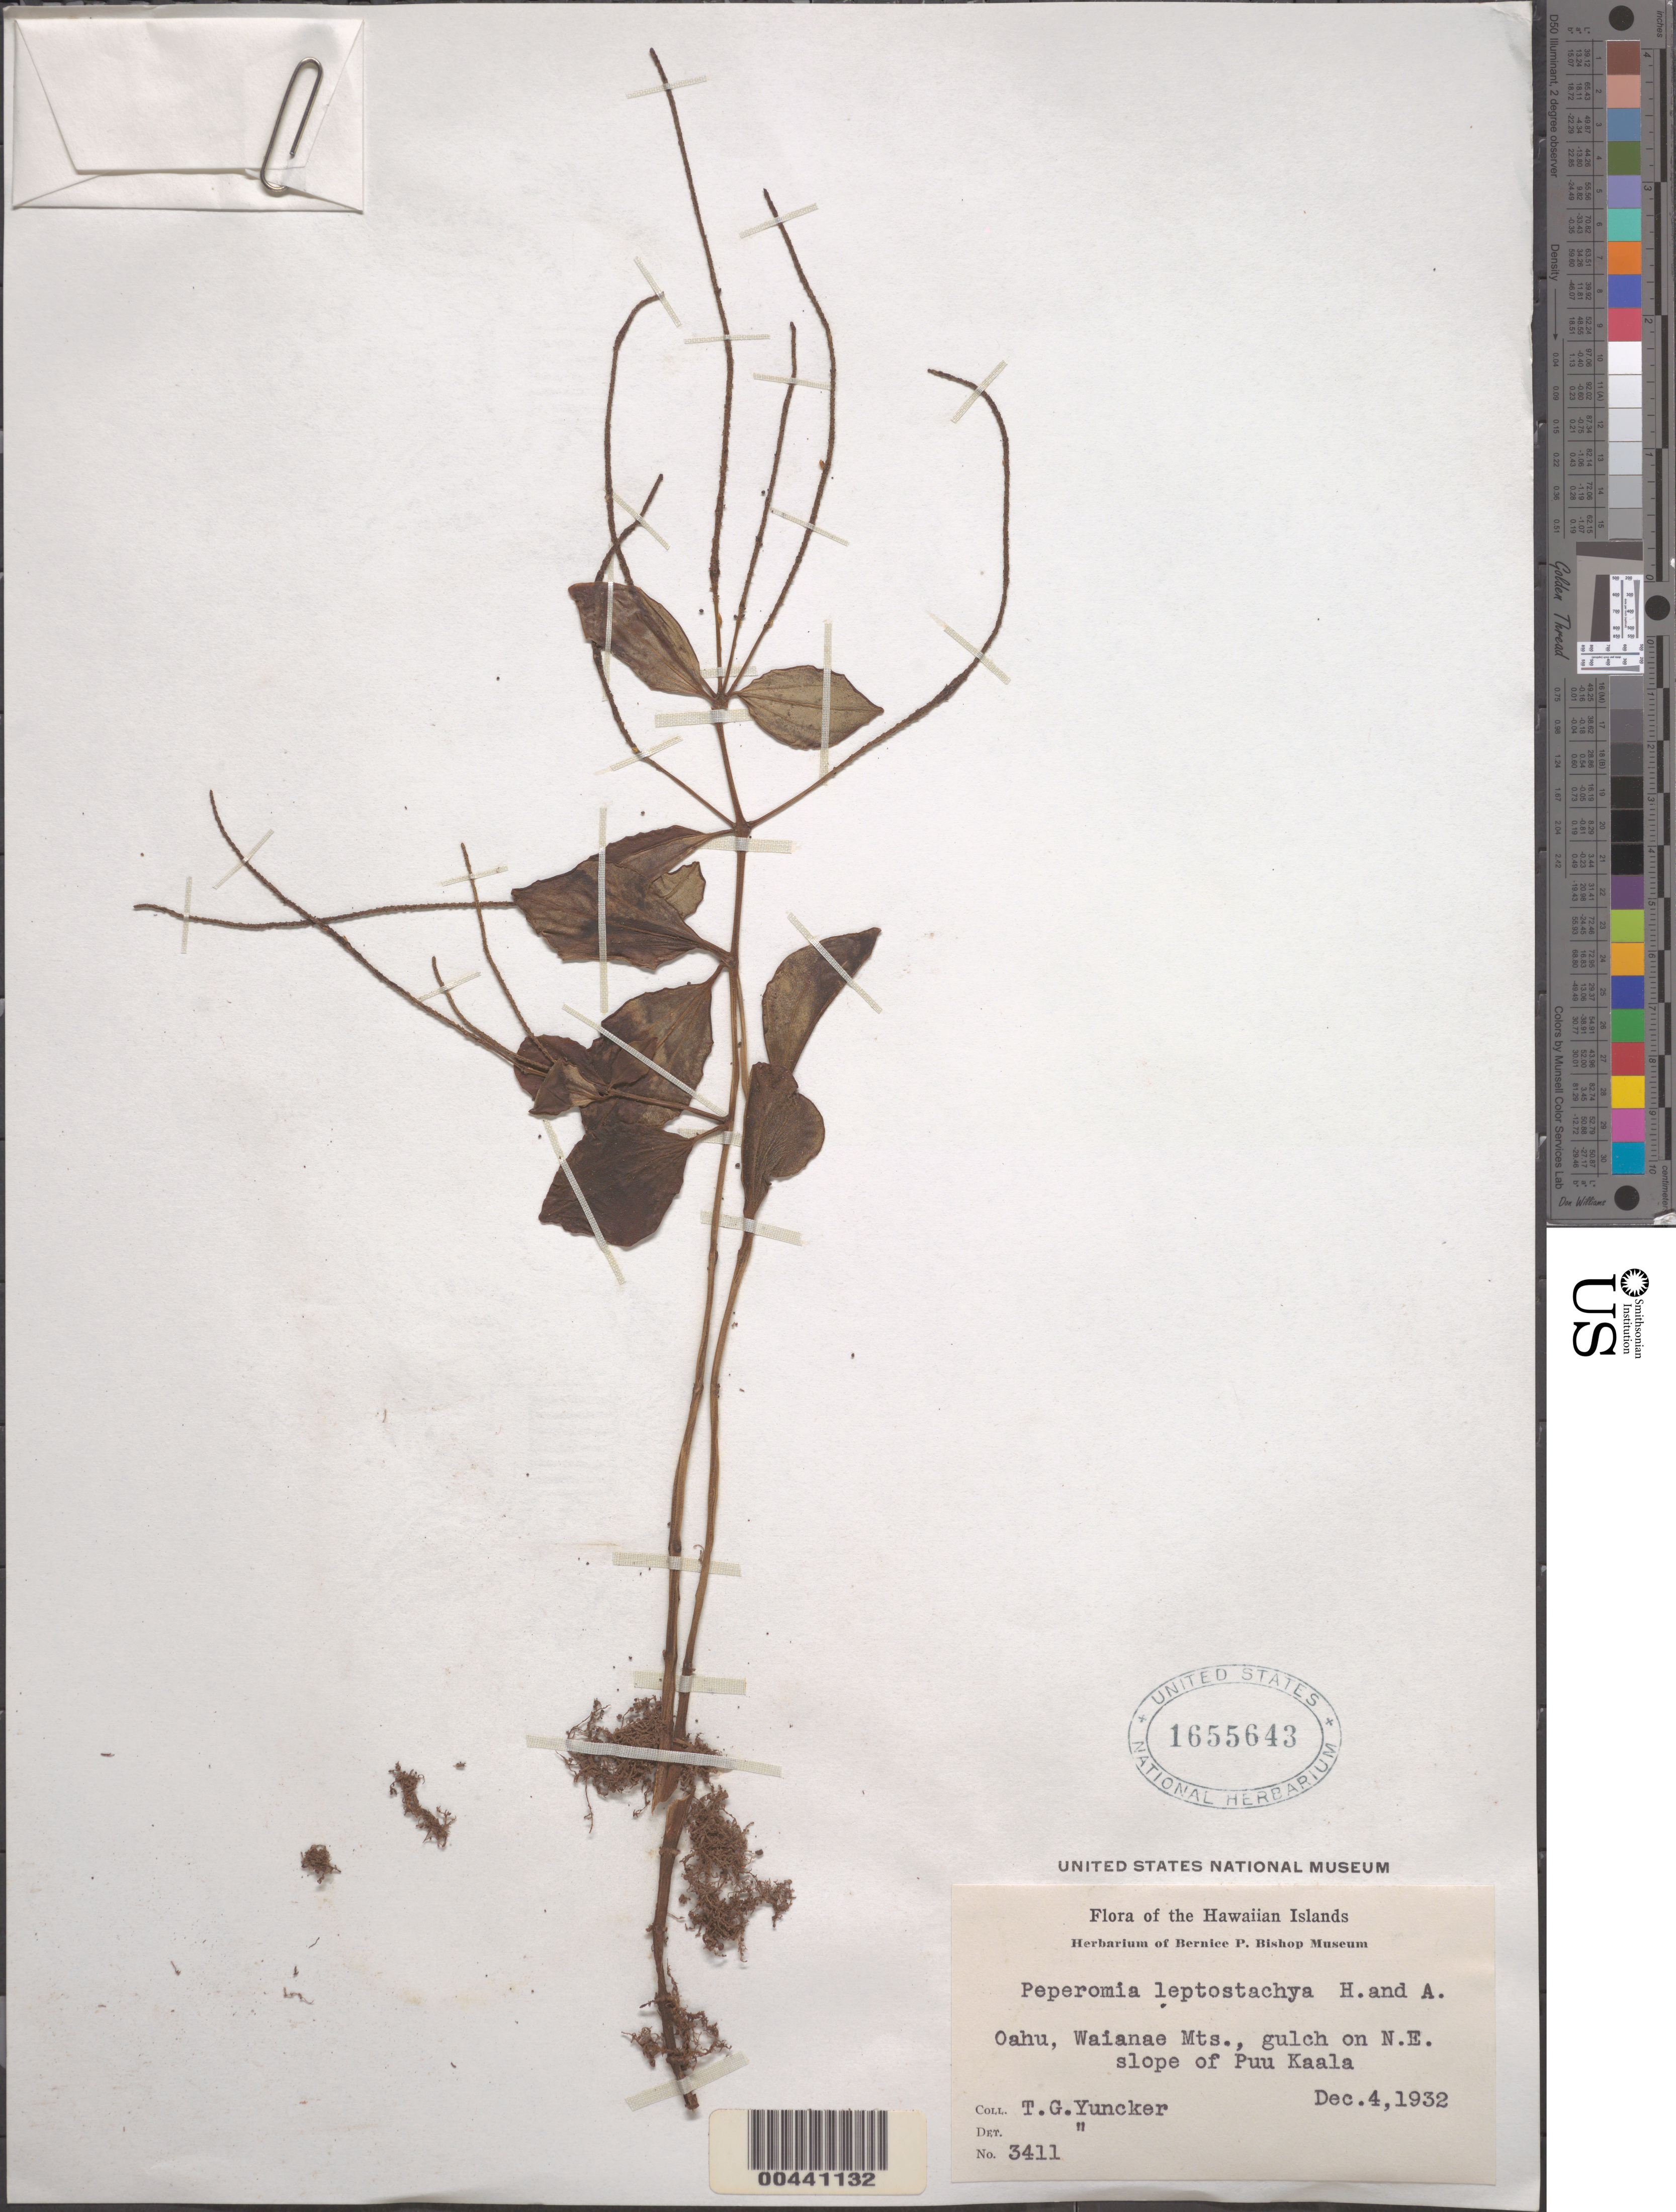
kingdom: Plantae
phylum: Tracheophyta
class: Magnoliopsida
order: Piperales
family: Piperaceae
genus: Peperomia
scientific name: Peperomia leptostachya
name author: Hook. & Arn.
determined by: Yuncker, T. G.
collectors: T. G. Yuncker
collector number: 3411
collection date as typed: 4 Dec 1932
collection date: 1932-12-04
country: United States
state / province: Hawaii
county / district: Honolulu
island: Oahu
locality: Waianae Mts., gulch on NE slope of Puu Kaala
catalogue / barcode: US 1655643